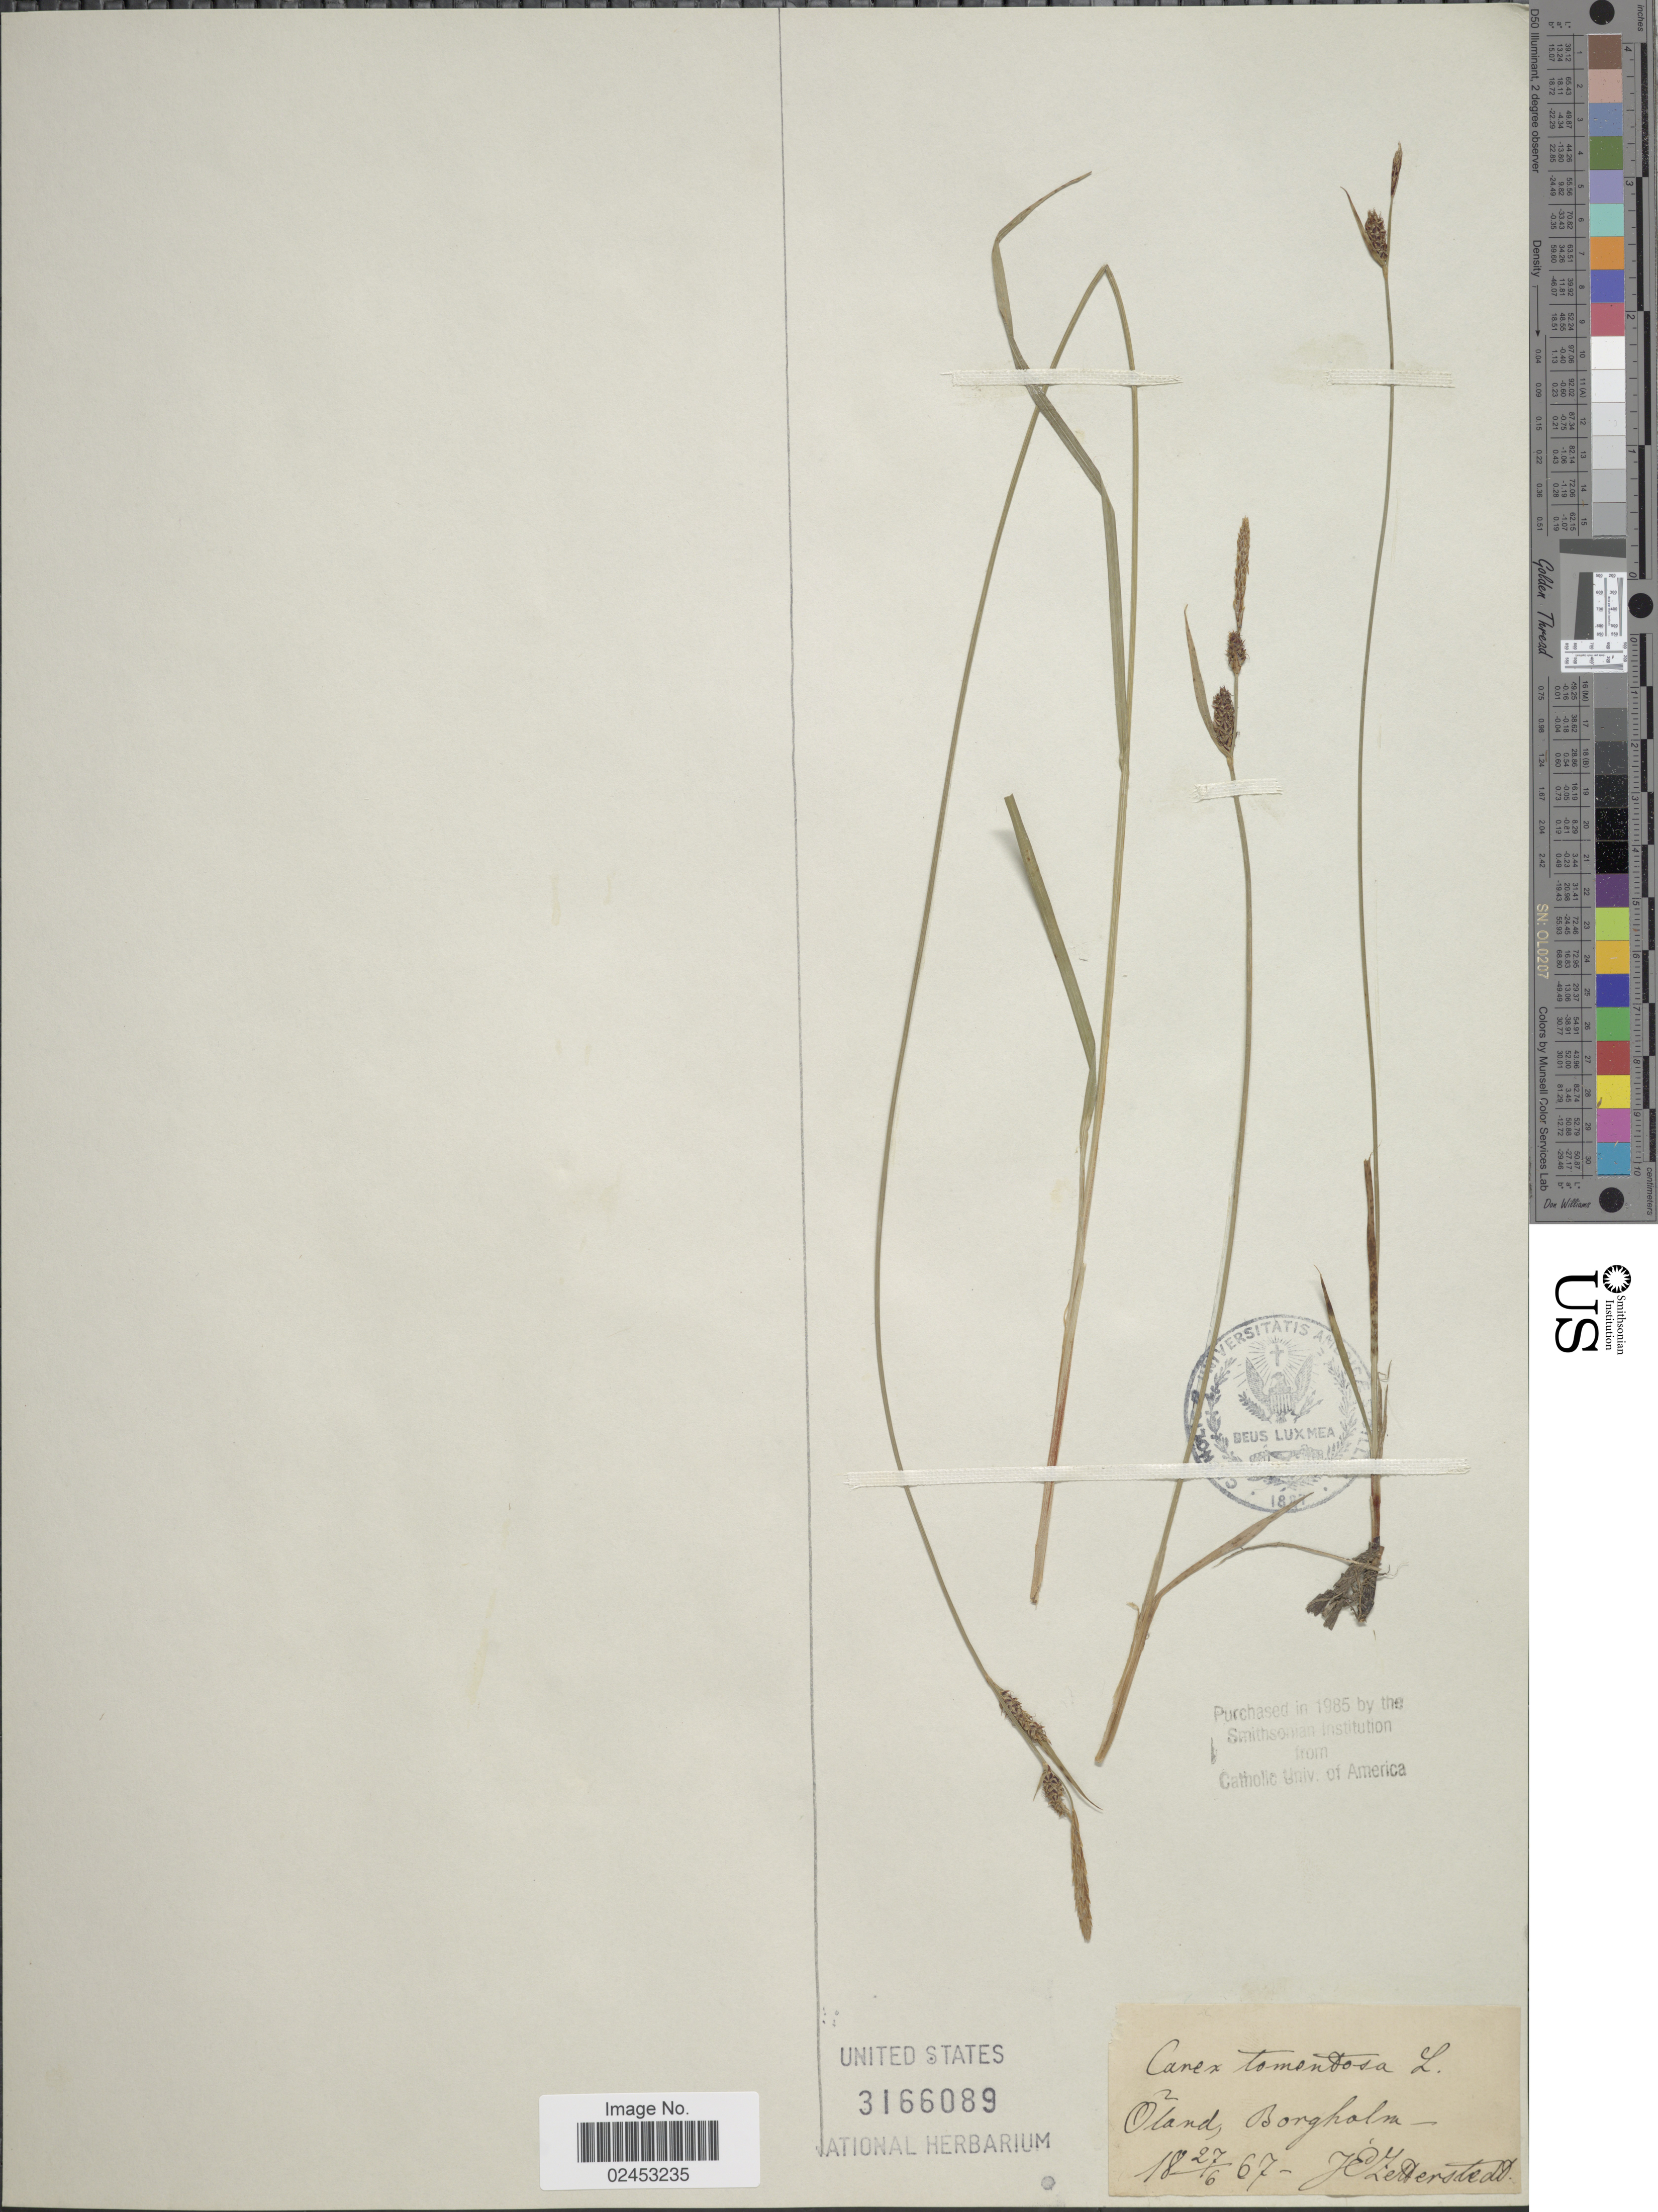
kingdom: Plantae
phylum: Tracheophyta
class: Liliopsida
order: Poales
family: Cyperaceae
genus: Carex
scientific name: Carex tomentosa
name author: L.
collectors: J.E. Zetterstedt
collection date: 1867-06-27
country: Sweden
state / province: Kalmar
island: Öland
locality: Õland, Borgholm.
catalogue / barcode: US 3166089